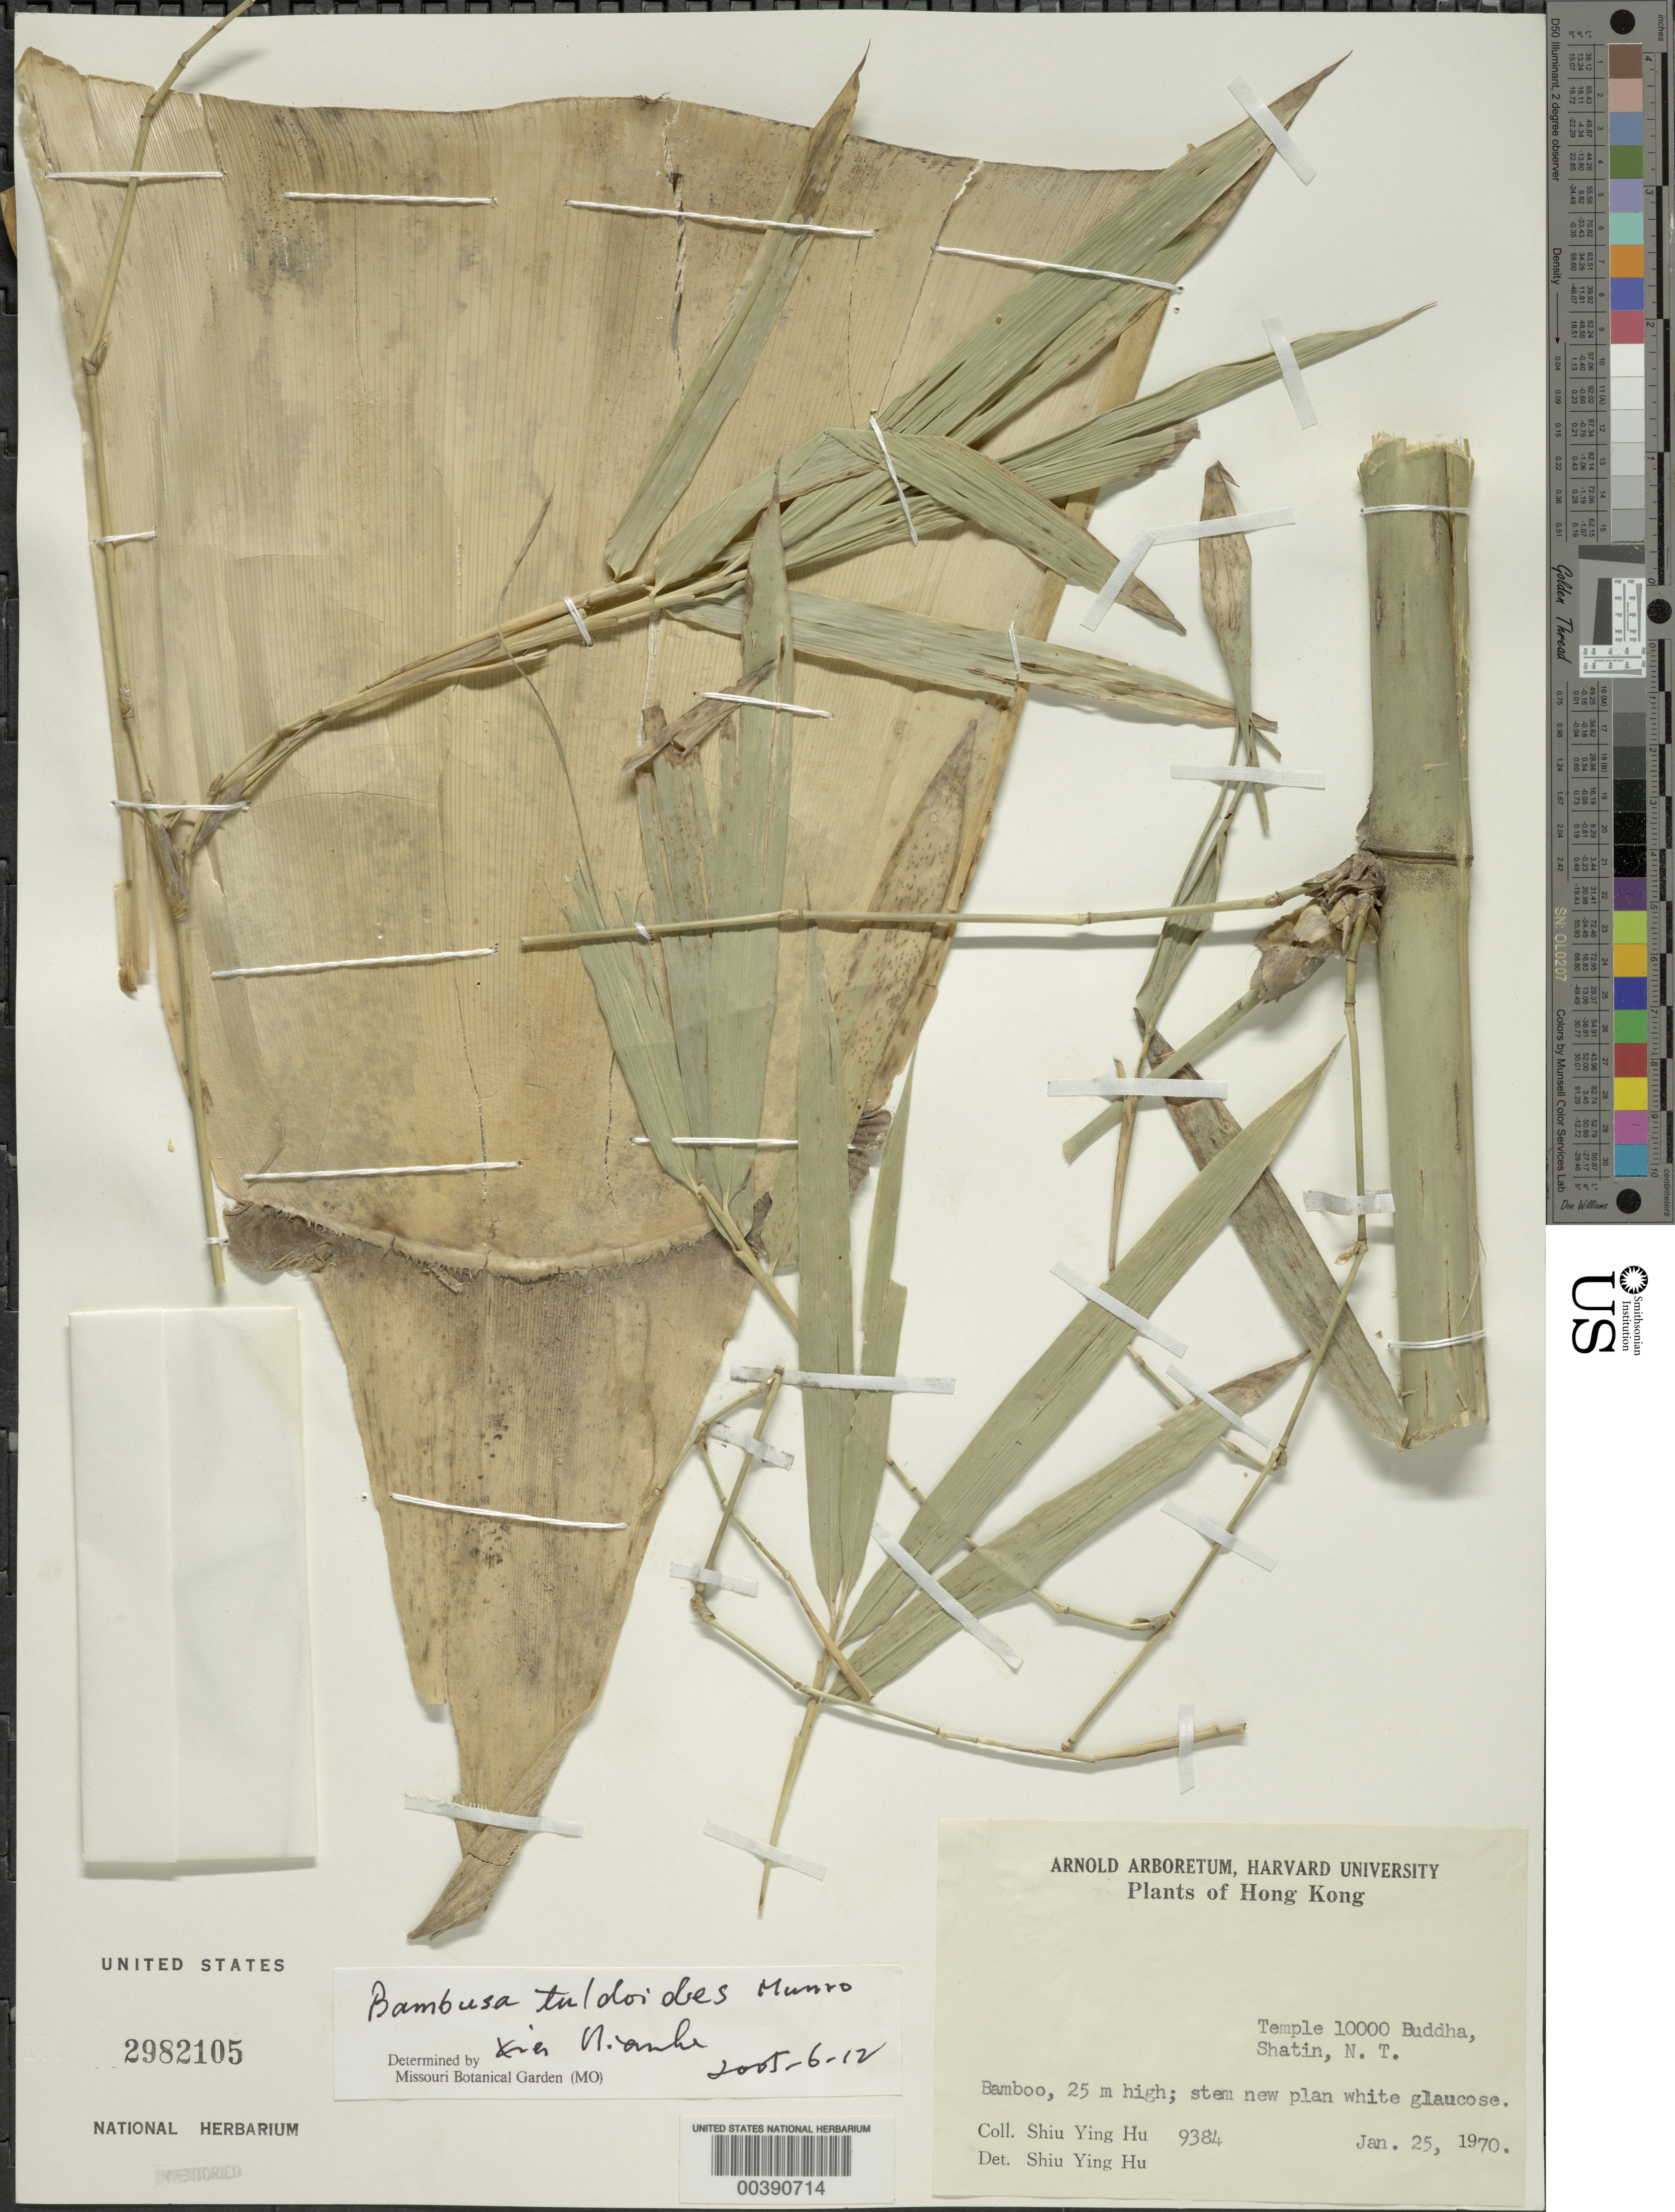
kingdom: Plantae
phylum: Tracheophyta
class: Liliopsida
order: Poales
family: Poaceae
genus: Bambusa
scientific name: Bambusa tuldoides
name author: Munro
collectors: Y. Shiu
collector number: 9384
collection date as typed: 25 Jan 1970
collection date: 1970-01-25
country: China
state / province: Hong Kong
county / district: New Territories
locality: Shatin, temple 10000 buddha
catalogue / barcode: US 2982105